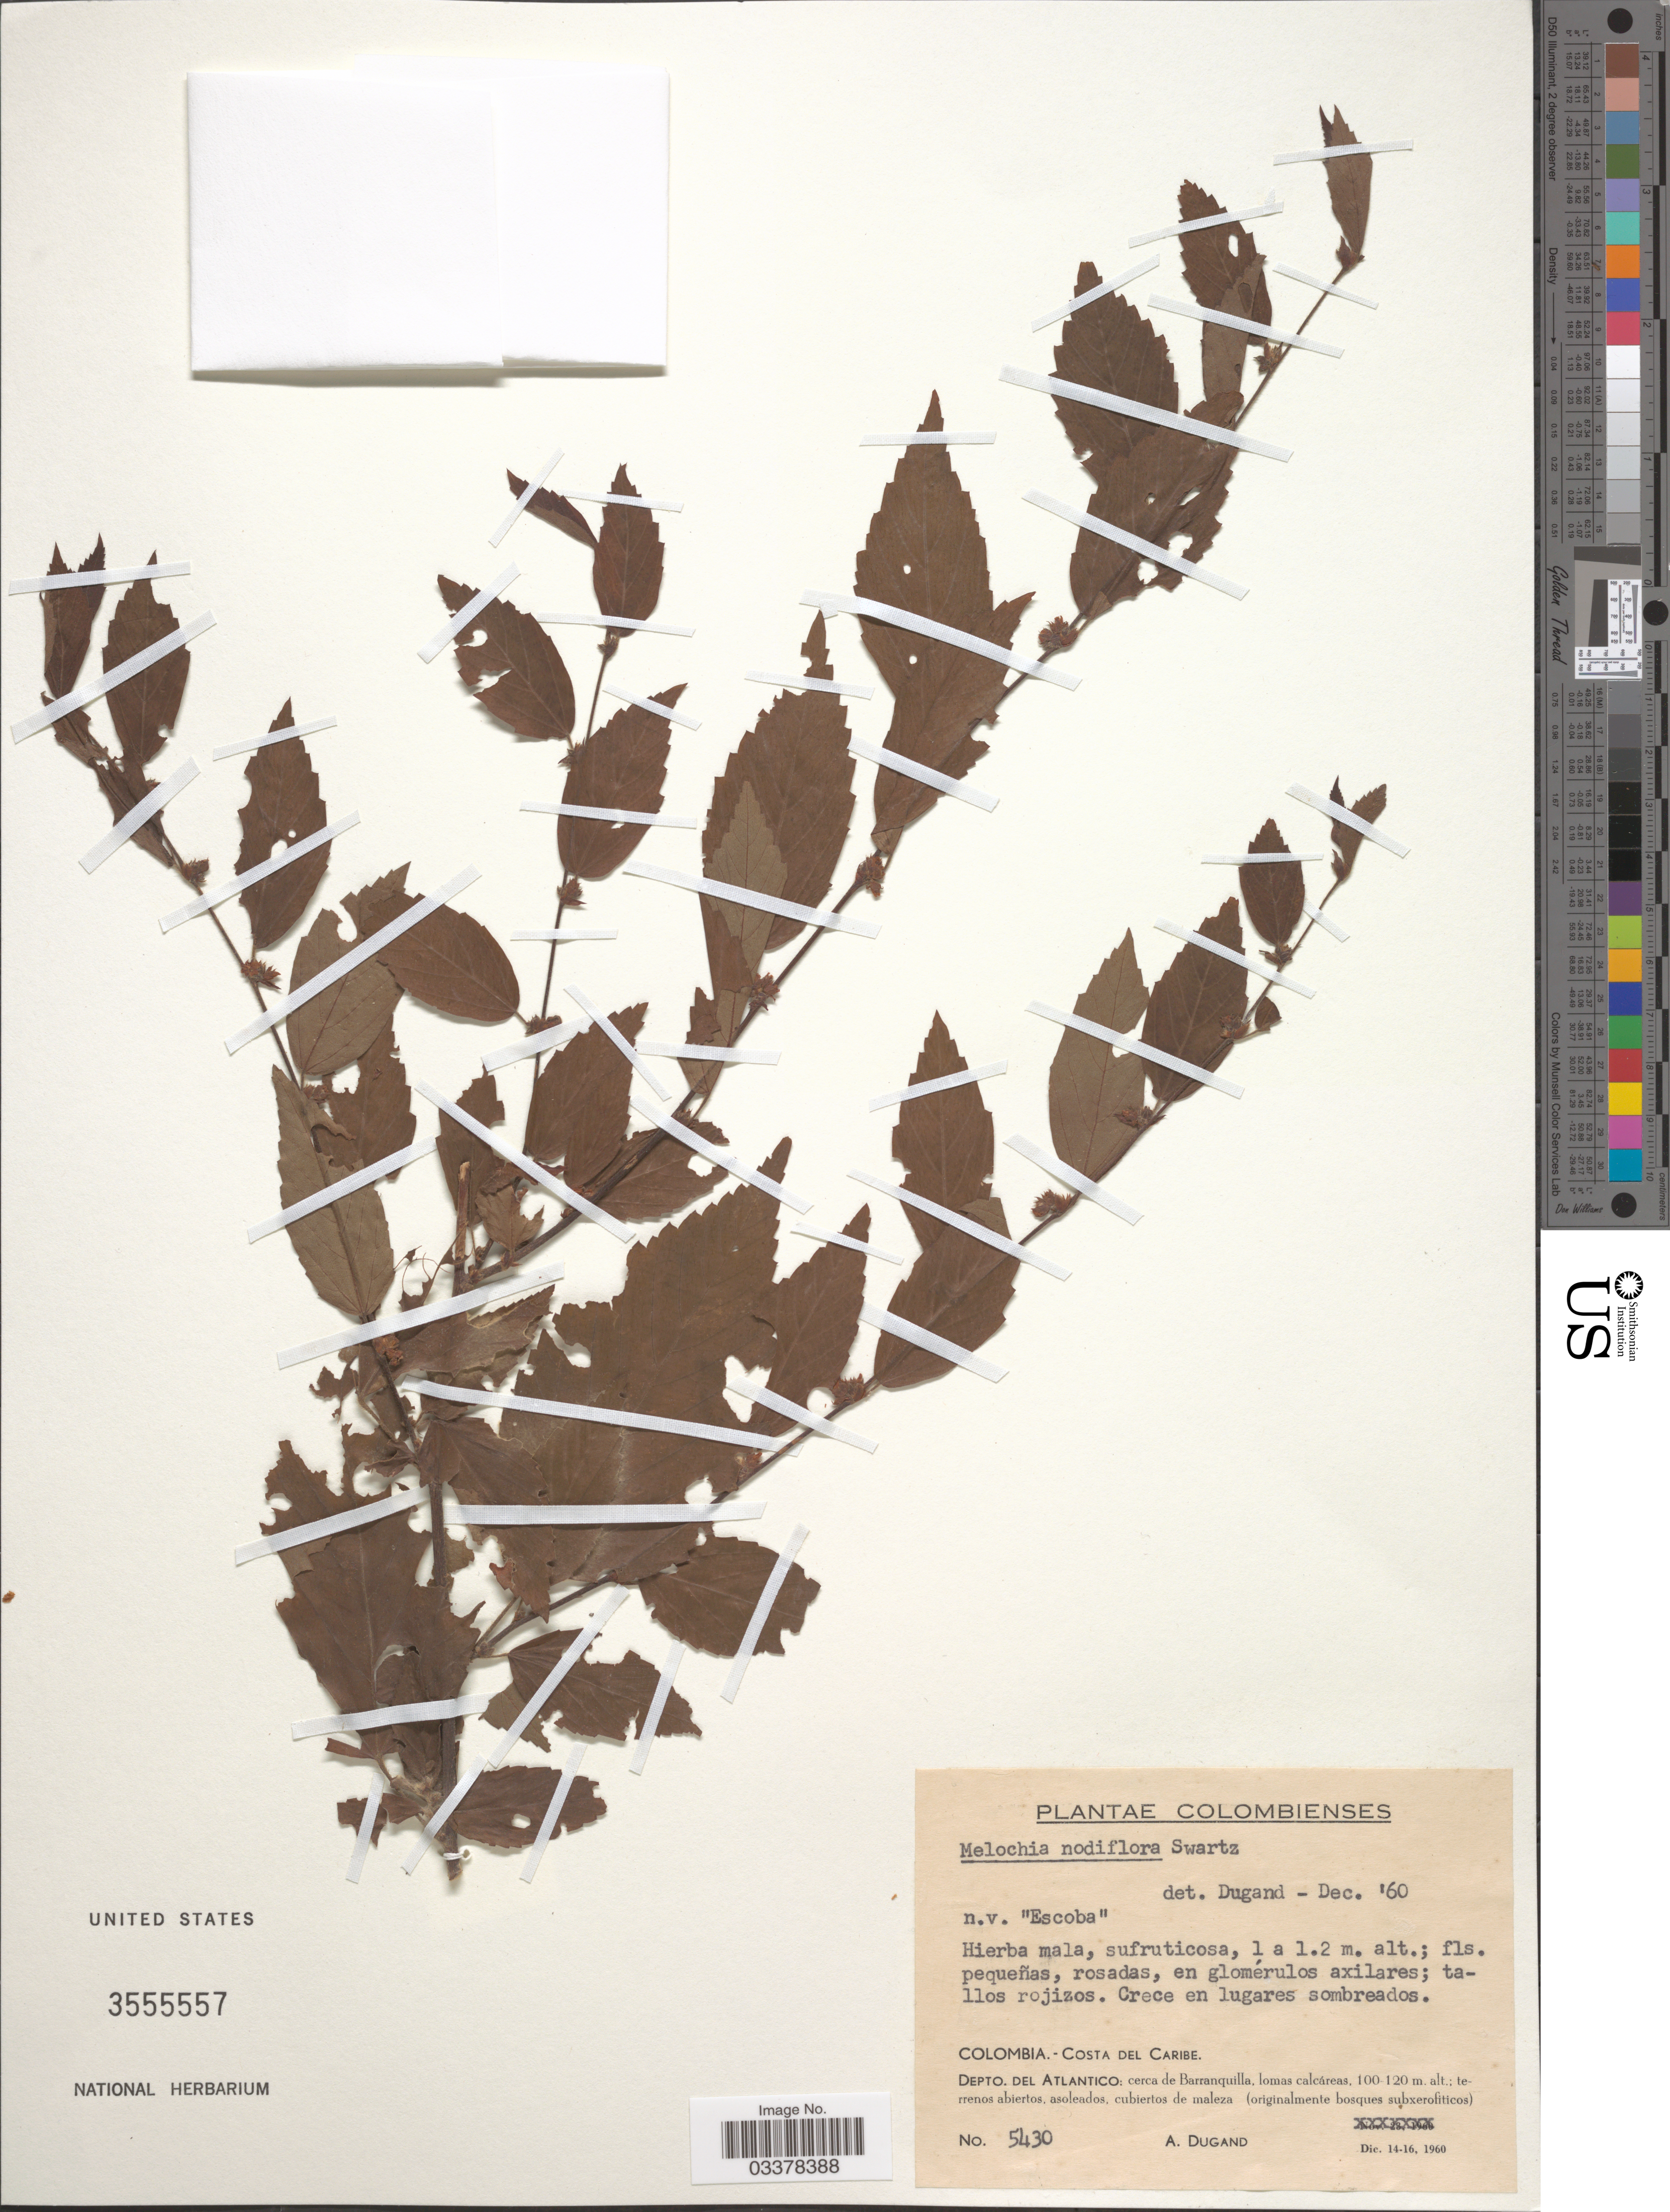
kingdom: Plantae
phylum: Tracheophyta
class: Magnoliopsida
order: Malvales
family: Malvaceae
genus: Melochia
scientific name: Melochia nodiflora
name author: Sw.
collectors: A. Dugand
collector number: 5430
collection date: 1960-12-14/1960-12-16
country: Colombia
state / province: Atlántico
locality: Costa del Caribe. Depto. del Atlantico: cerca de Barranquilla, lomas calcáreas.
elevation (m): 100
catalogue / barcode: US 3555557